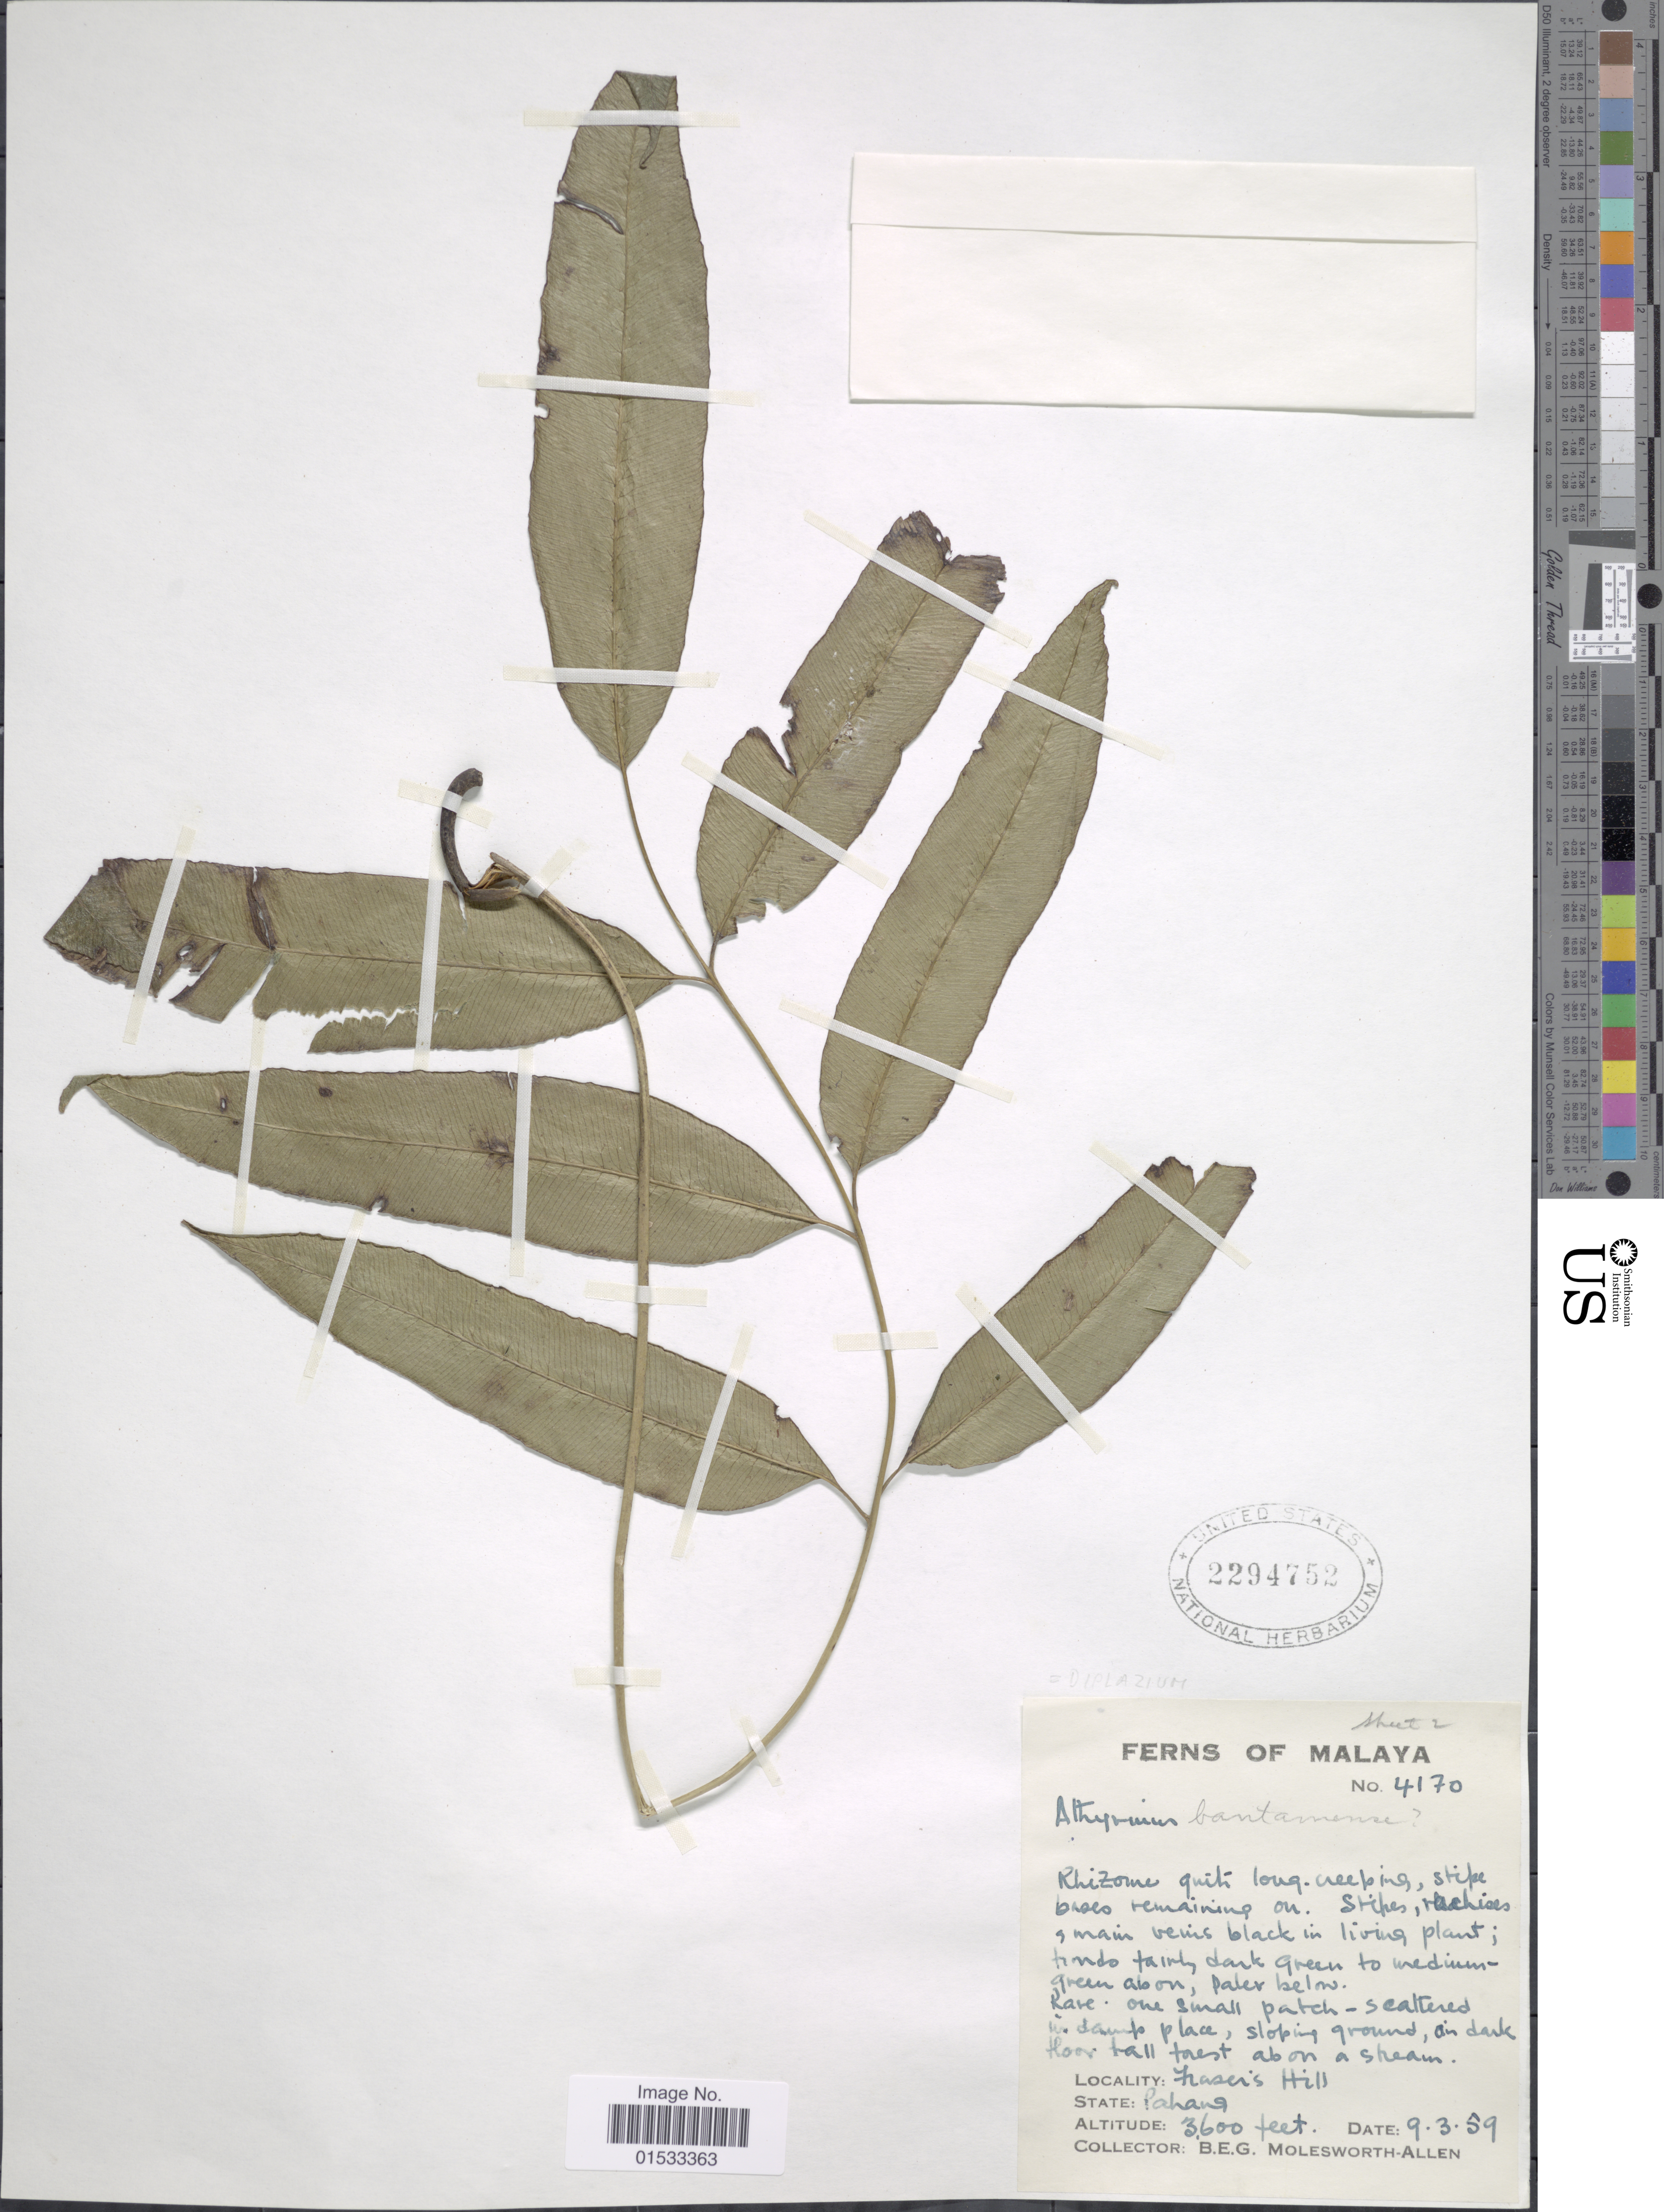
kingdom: Plantae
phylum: Tracheophyta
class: Polypodiopsida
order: Polypodiales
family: Athyriaceae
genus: Diplazium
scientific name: Diplazium bantamense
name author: Blume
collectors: B. E. G. Molesworth-Allen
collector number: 4170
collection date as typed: Transcribed d/m/y: 9/3/59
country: Malaysia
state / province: Pahang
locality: Malaya, Frasers Hill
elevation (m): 1097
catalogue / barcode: US 2294752